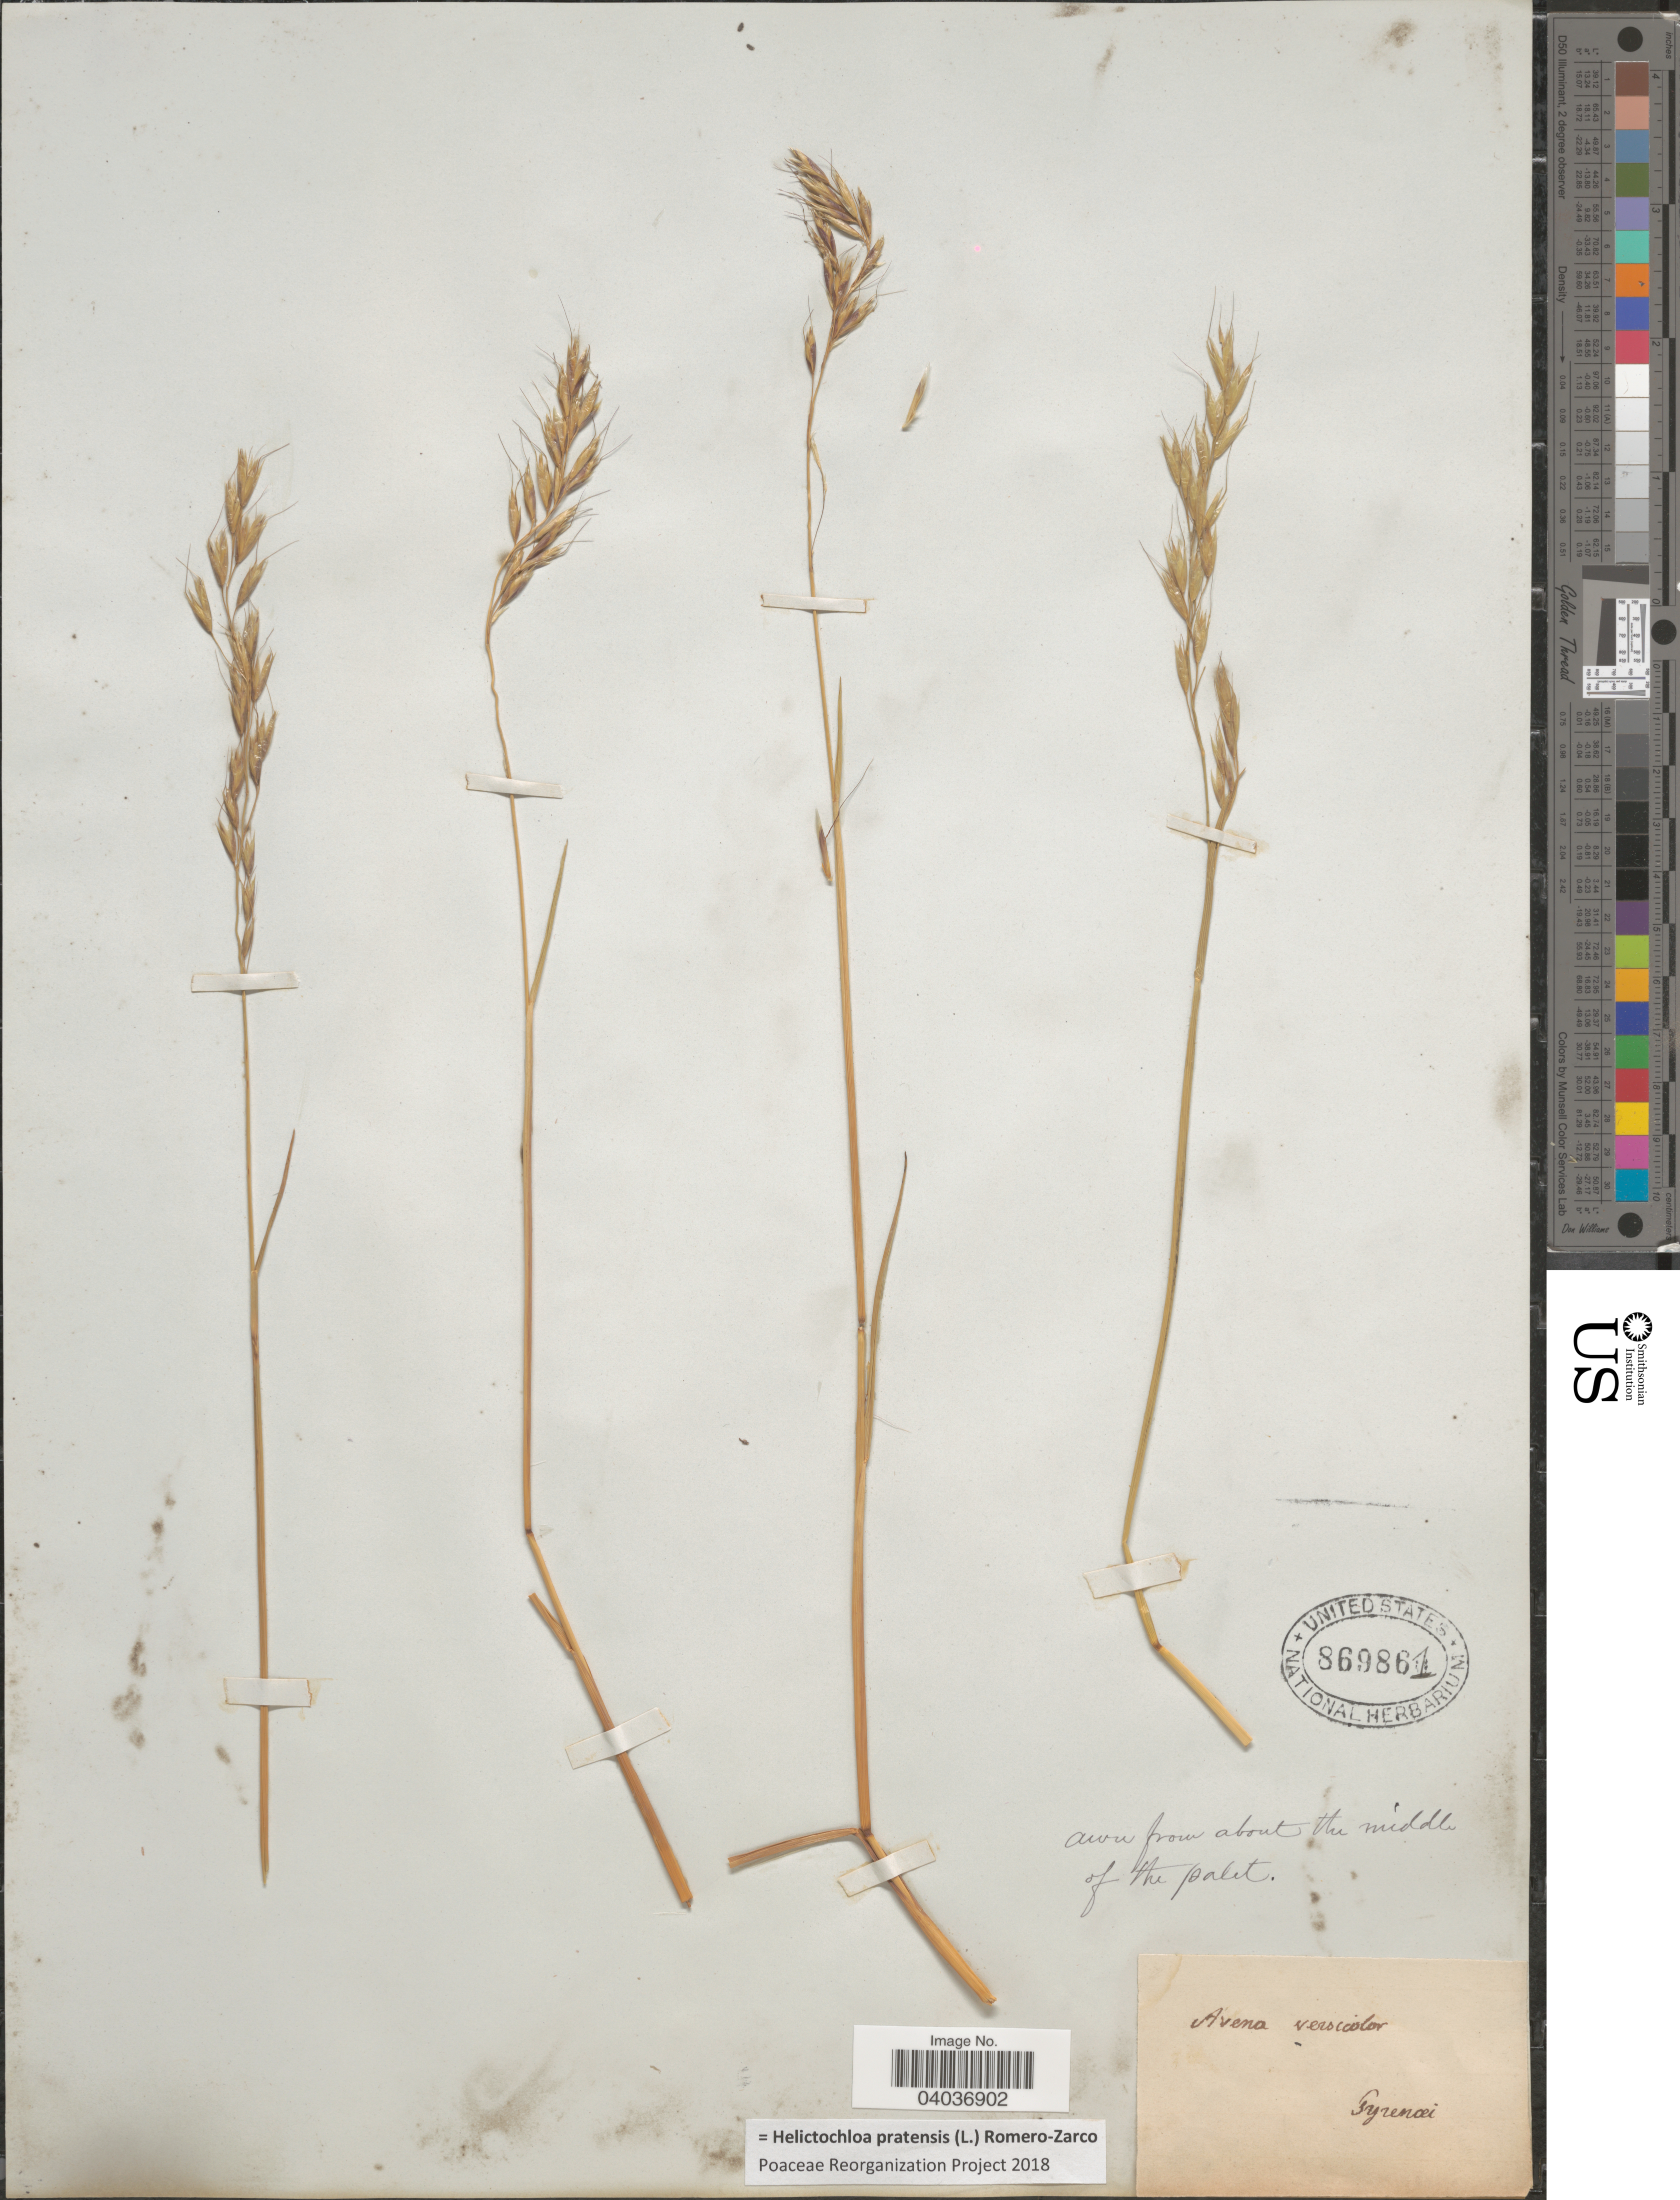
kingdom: Plantae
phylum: Tracheophyta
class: Liliopsida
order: Poales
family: Poaceae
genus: Helictochloa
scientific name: Helictochloa pratensis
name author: (L.) Romero-Zarco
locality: Pyrenæi.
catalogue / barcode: US 869861